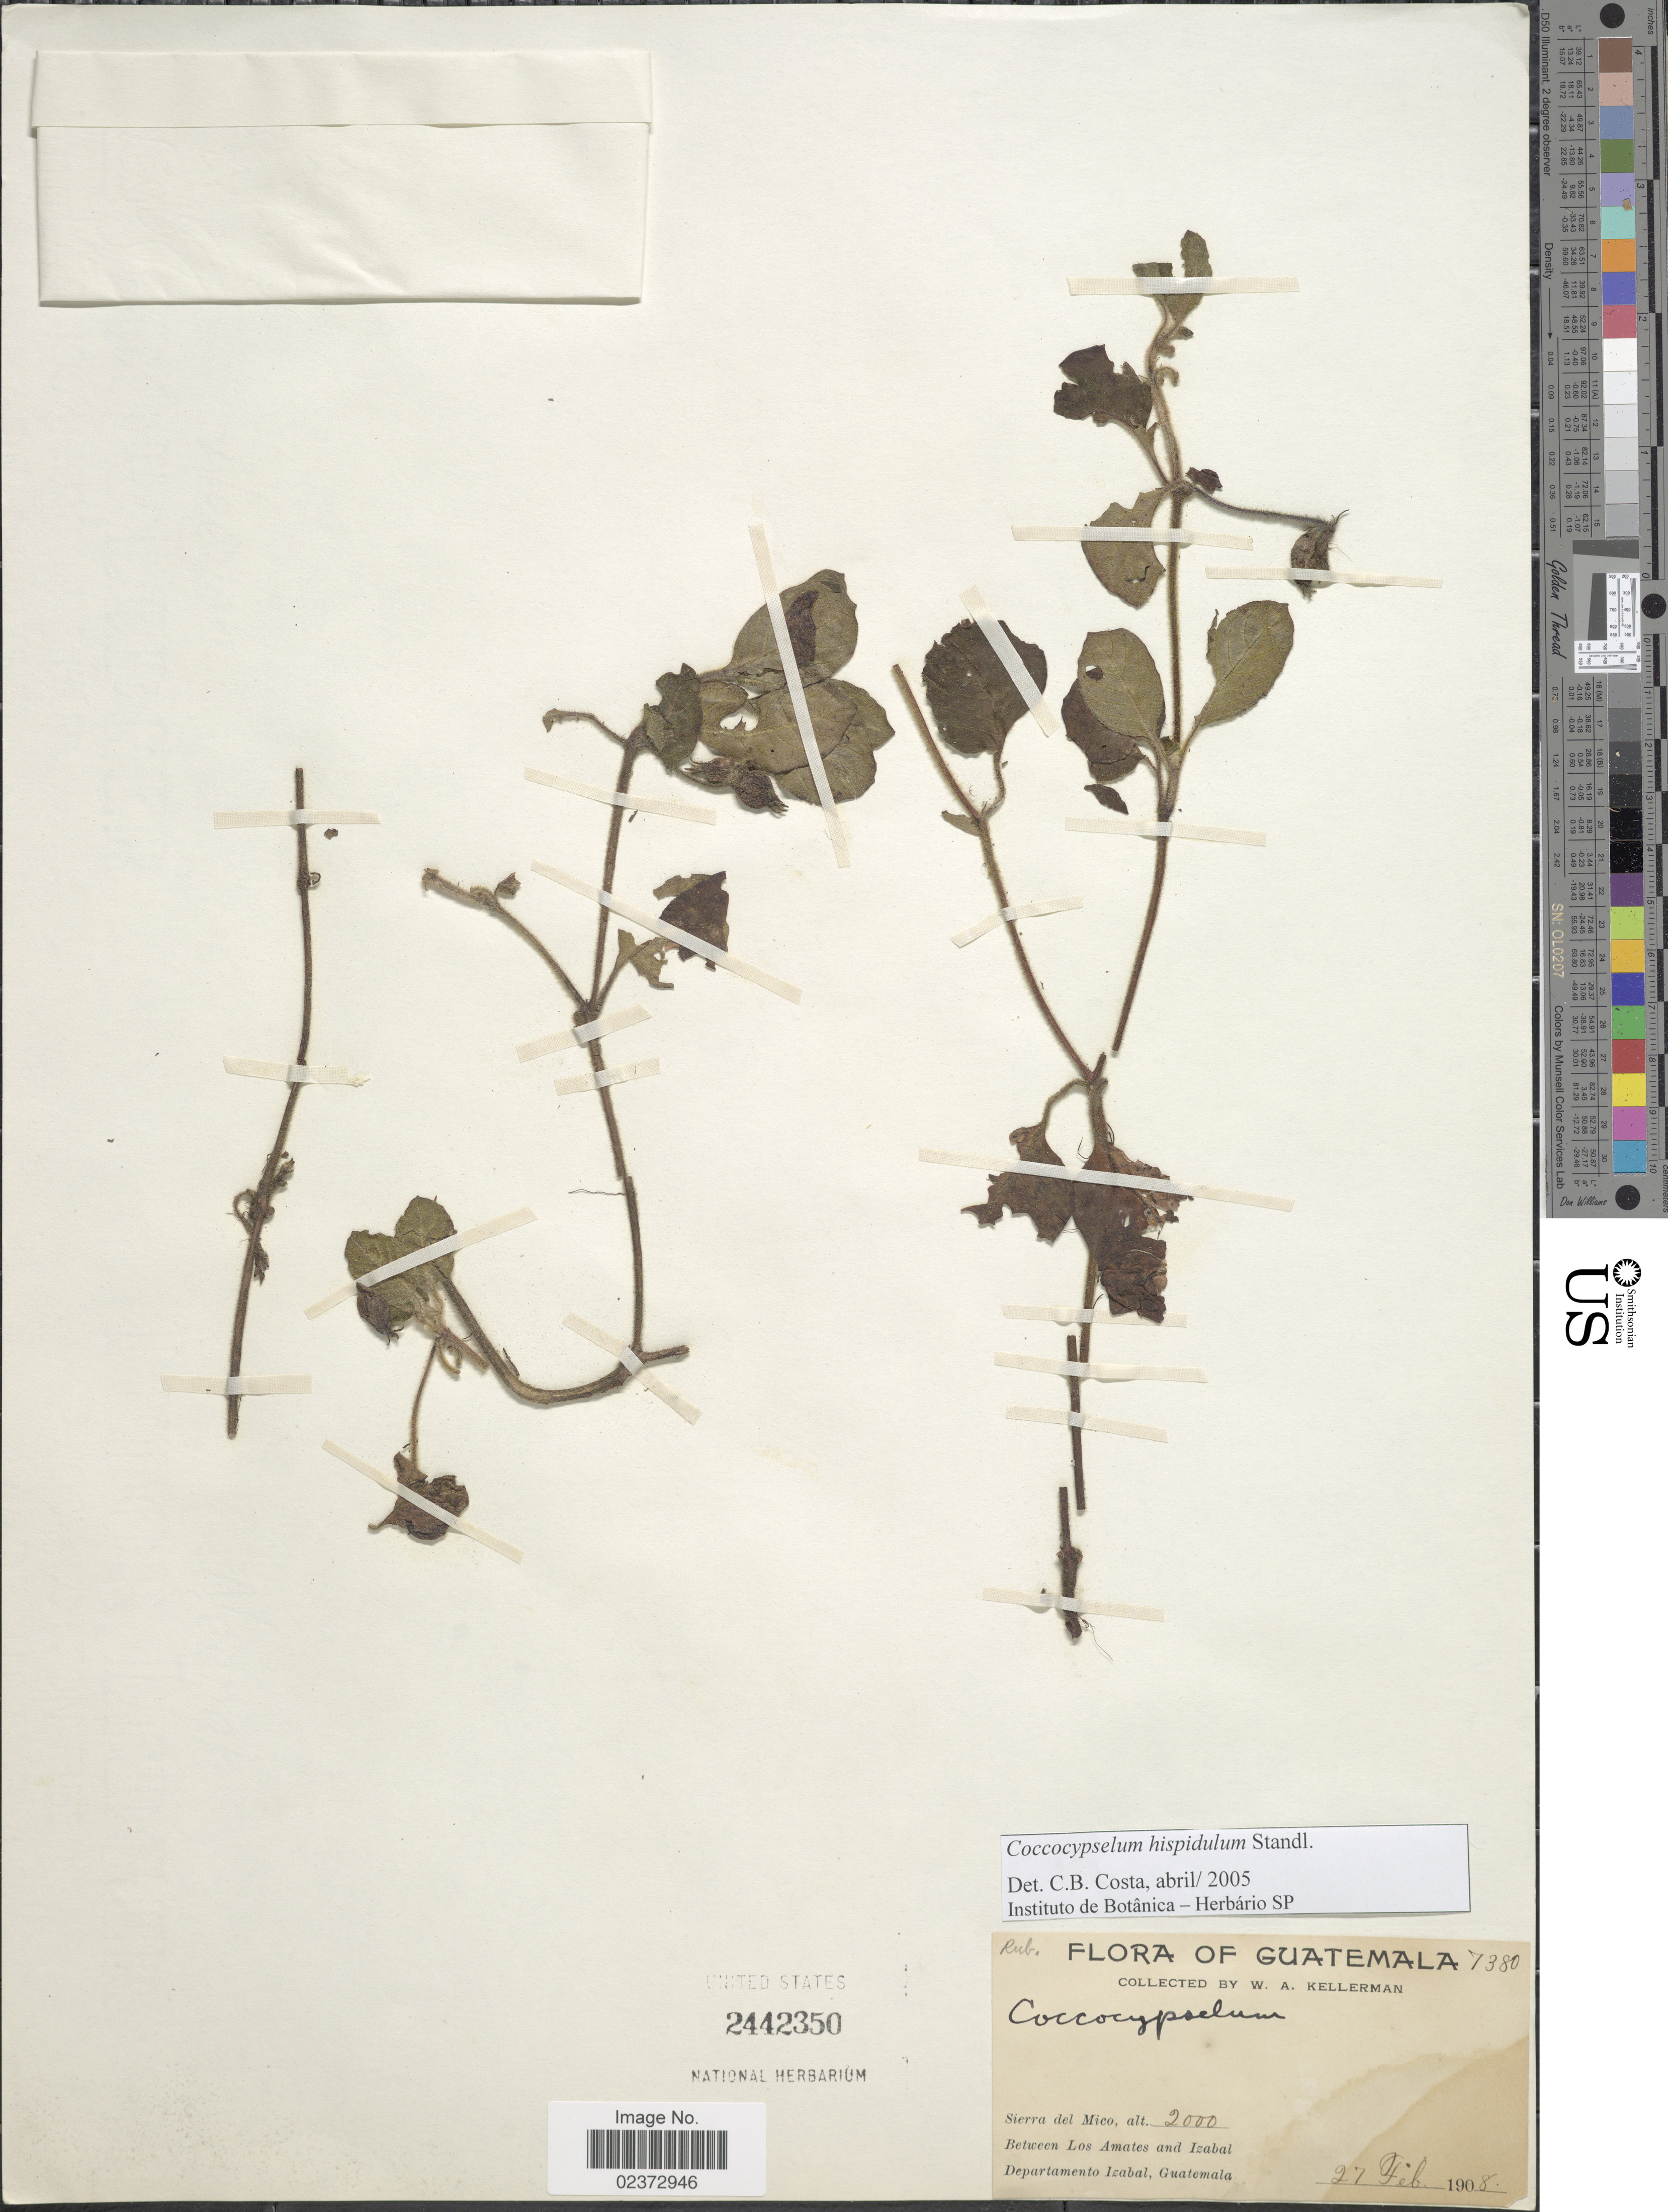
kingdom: Plantae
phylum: Tracheophyta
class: Magnoliopsida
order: Gentianales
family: Rubiaceae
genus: Coccocypselum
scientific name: Coccocypselum hispidulum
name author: (Standl.) Standl.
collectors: W. Kellerman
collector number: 7380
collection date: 1908-02-27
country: Guatemala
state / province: Izabal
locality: Sierra del Mico, Between Los Amates and Izabal, Departamento Izabal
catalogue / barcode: US 2442350